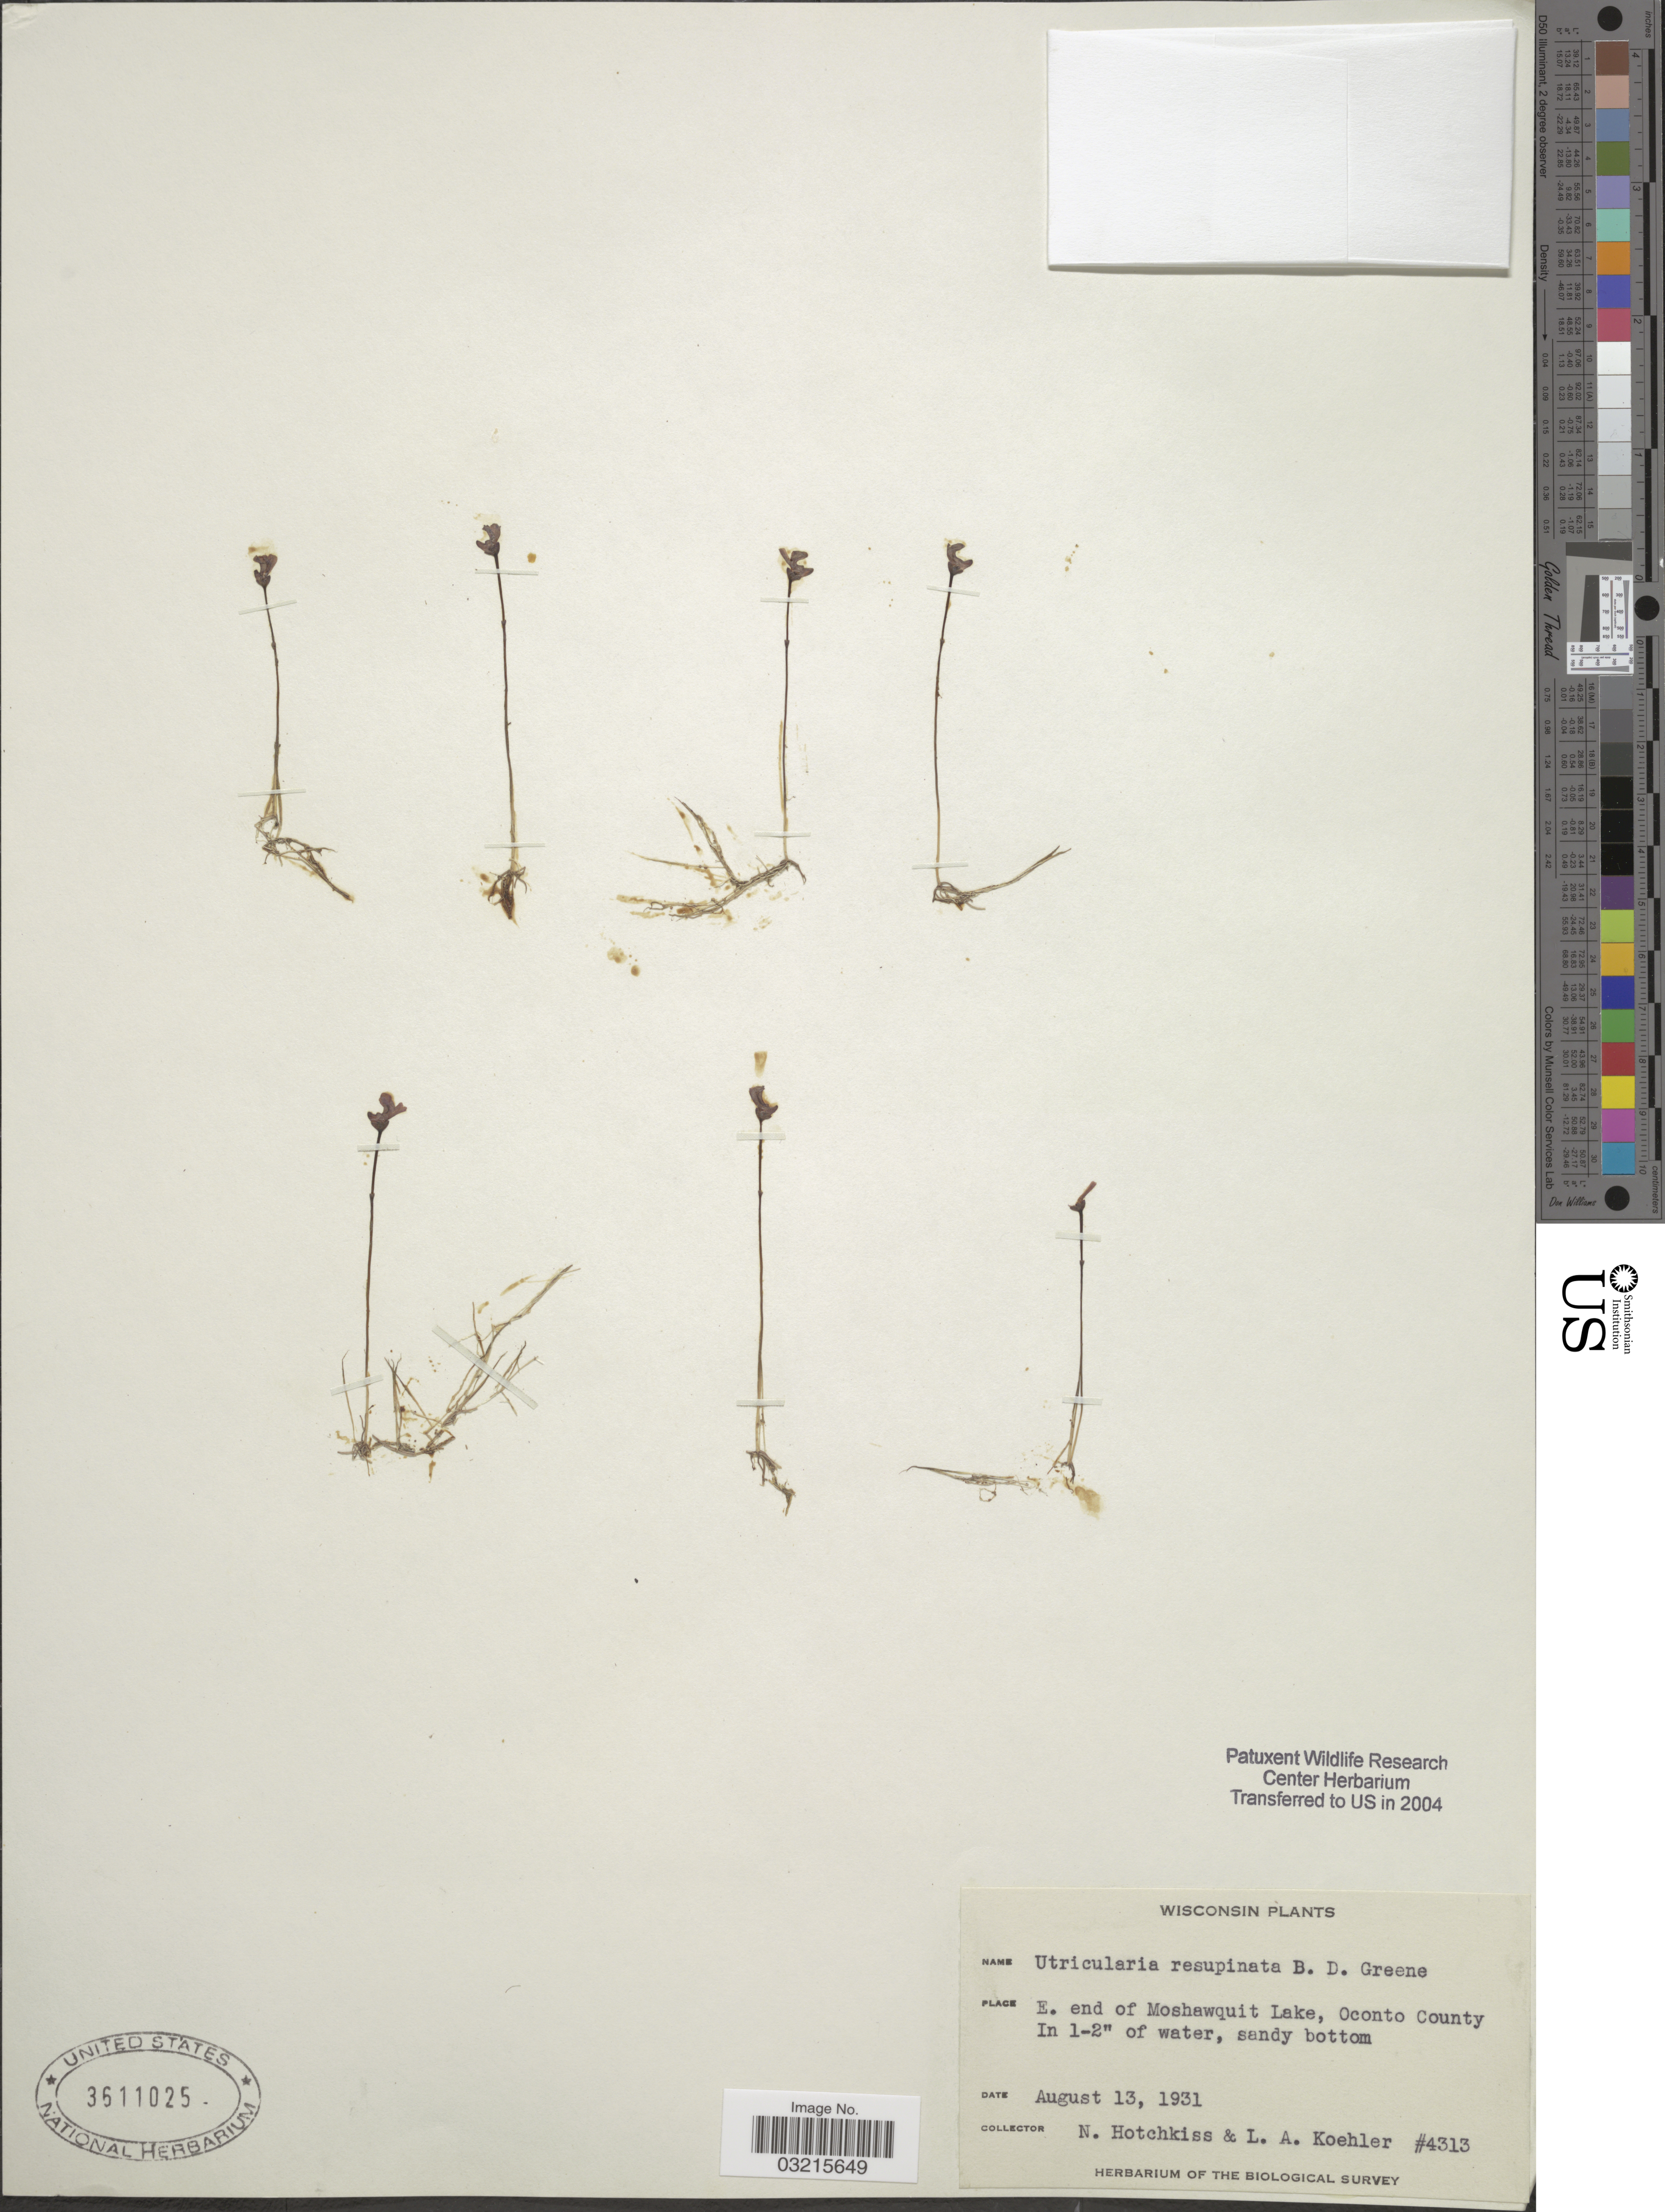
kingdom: Plantae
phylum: Tracheophyta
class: Magnoliopsida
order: Lamiales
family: Lentibulariaceae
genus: Utricularia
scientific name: Utricularia resupinata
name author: B.D. Greene ex Bigelow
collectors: N. Hotchkiss & L. Koehler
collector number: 4313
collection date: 1931-08-13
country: United States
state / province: Wisconsin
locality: E. end of Moshawquit Lake, Oconto County.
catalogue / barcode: US 3611025